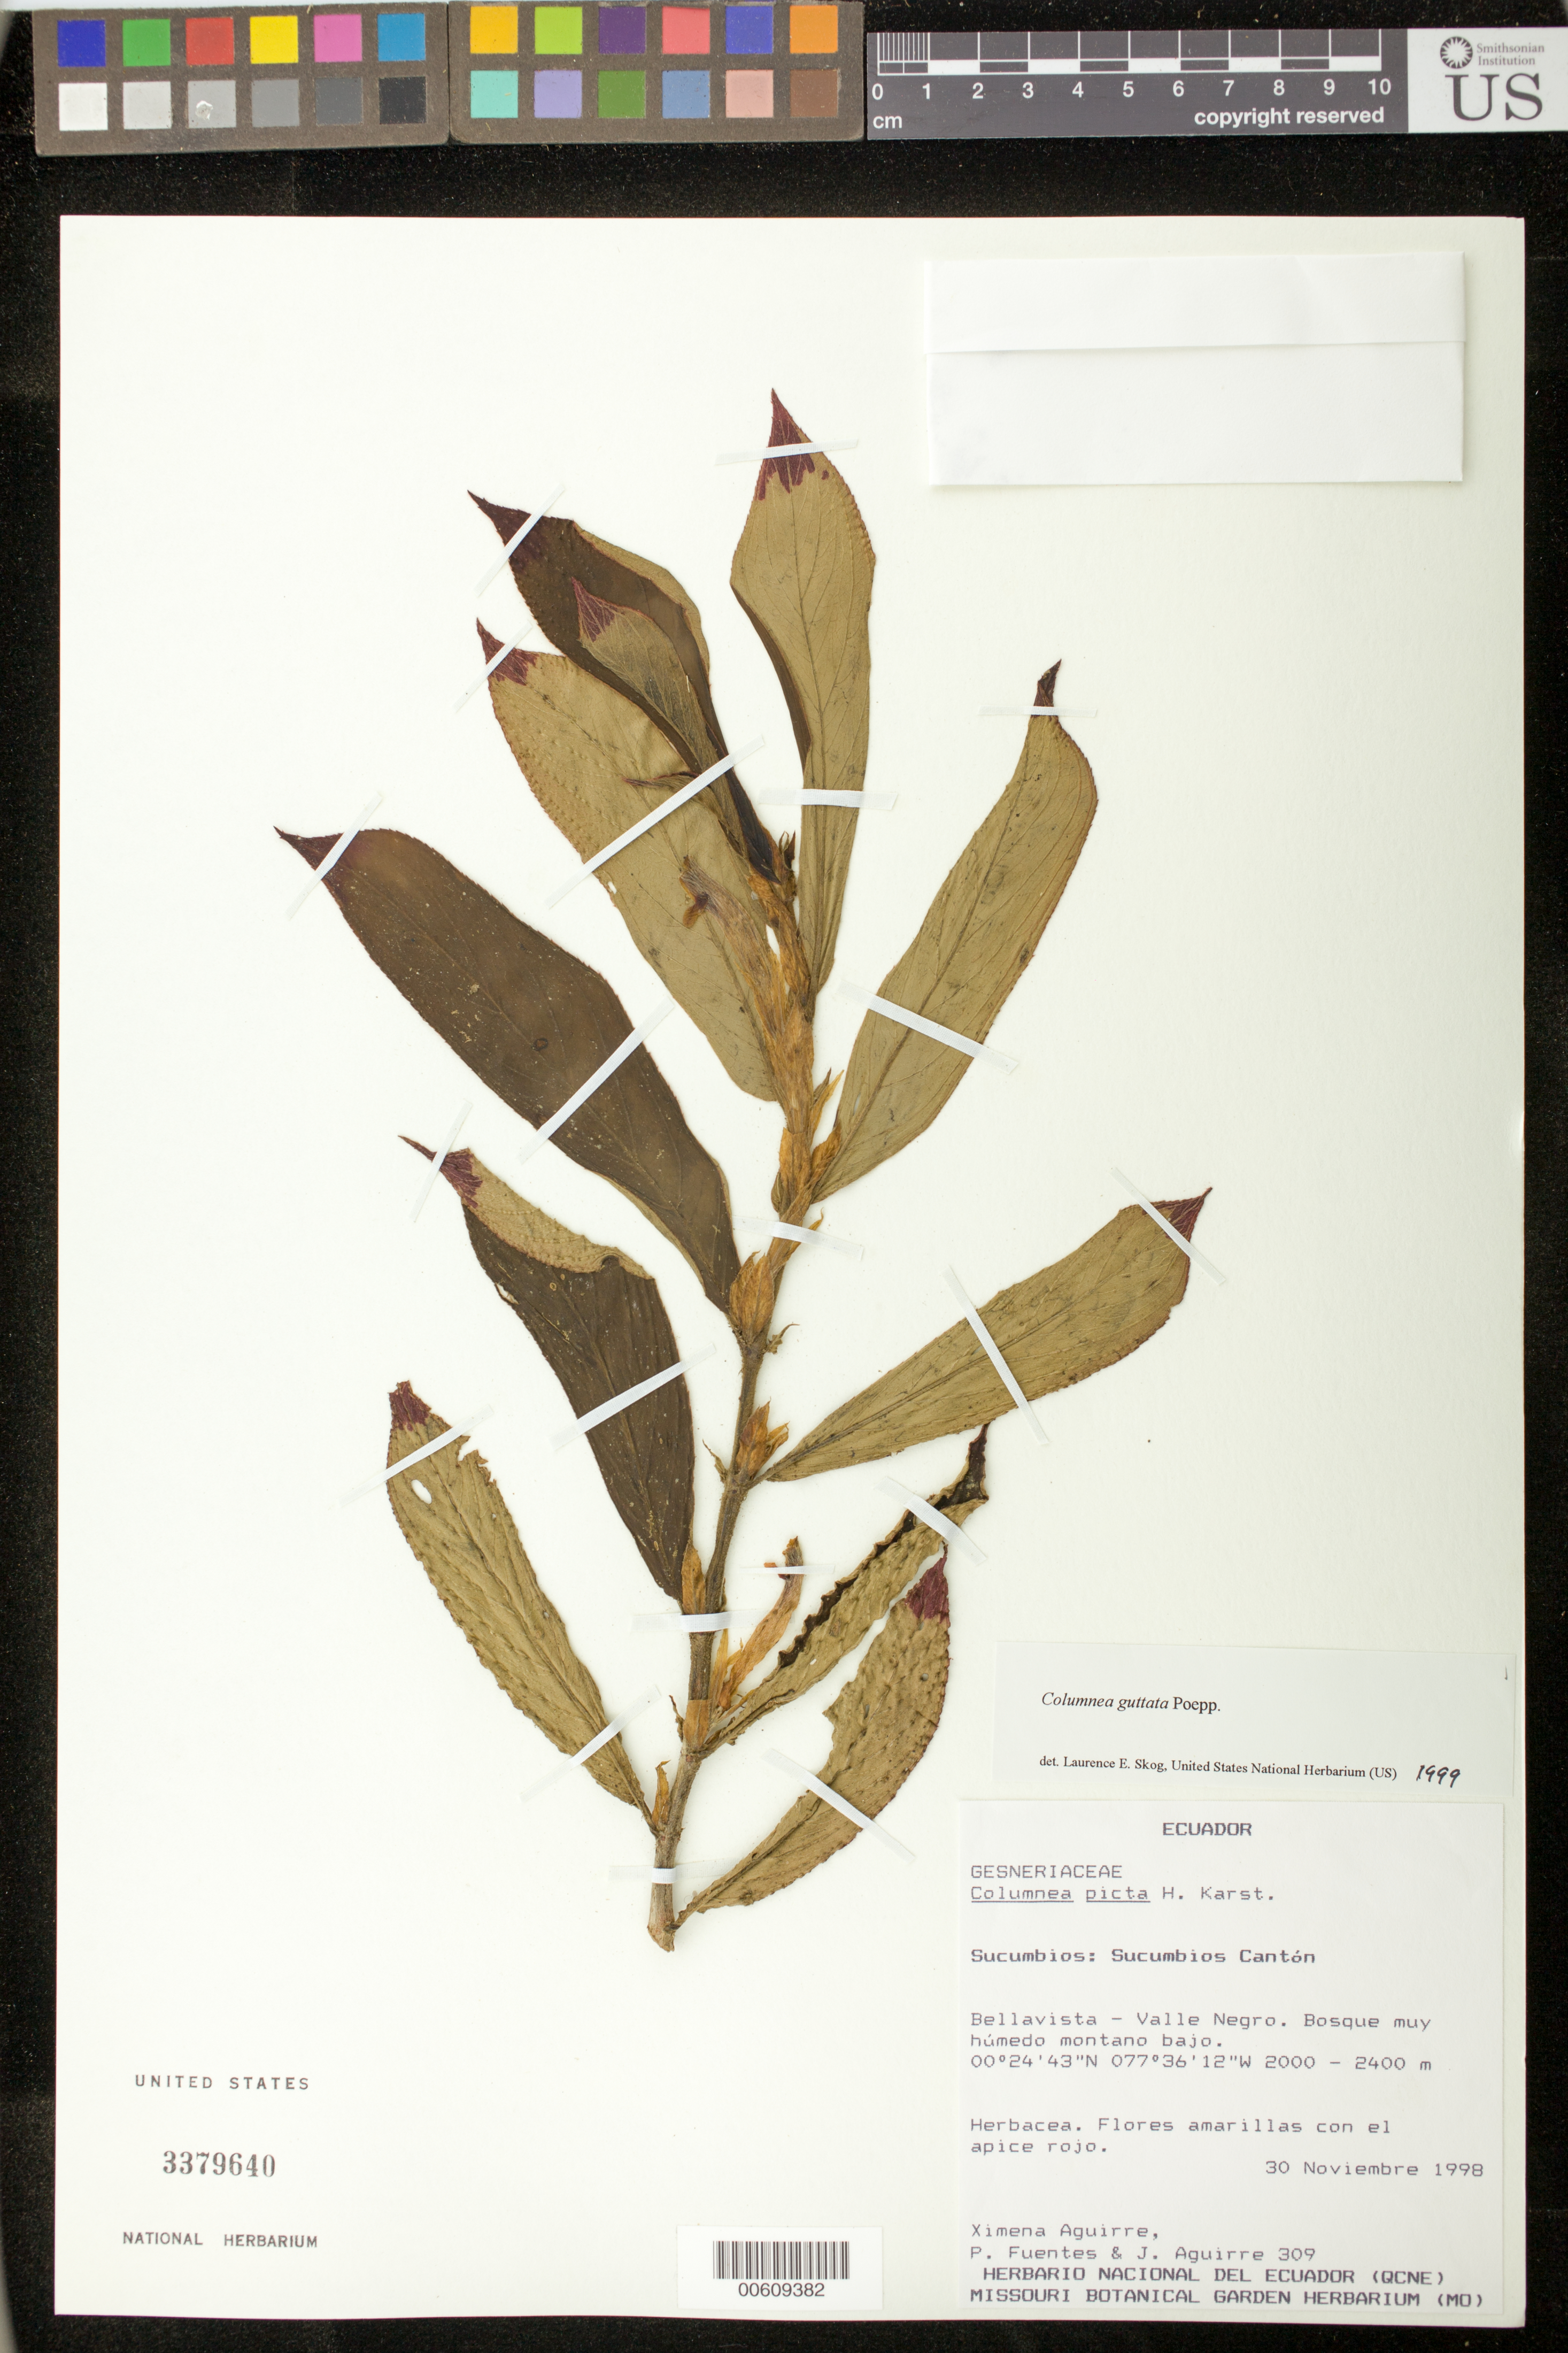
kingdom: Plantae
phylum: Tracheophyta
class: Magnoliopsida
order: Lamiales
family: Gesneriaceae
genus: Columnea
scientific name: Columnea guttata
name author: Poepp.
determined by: Skog, Laurence E.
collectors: X. Aguirre, P. Fuentes & J. Aguirre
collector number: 309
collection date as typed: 30 Nov 1998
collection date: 1998-11-30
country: Ecuador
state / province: Sucumbíos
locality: Sucumbios Cantón; Bellavista - Valle Negro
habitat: Bosque muy húmedo montano bajo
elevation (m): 2000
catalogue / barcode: US 3379640